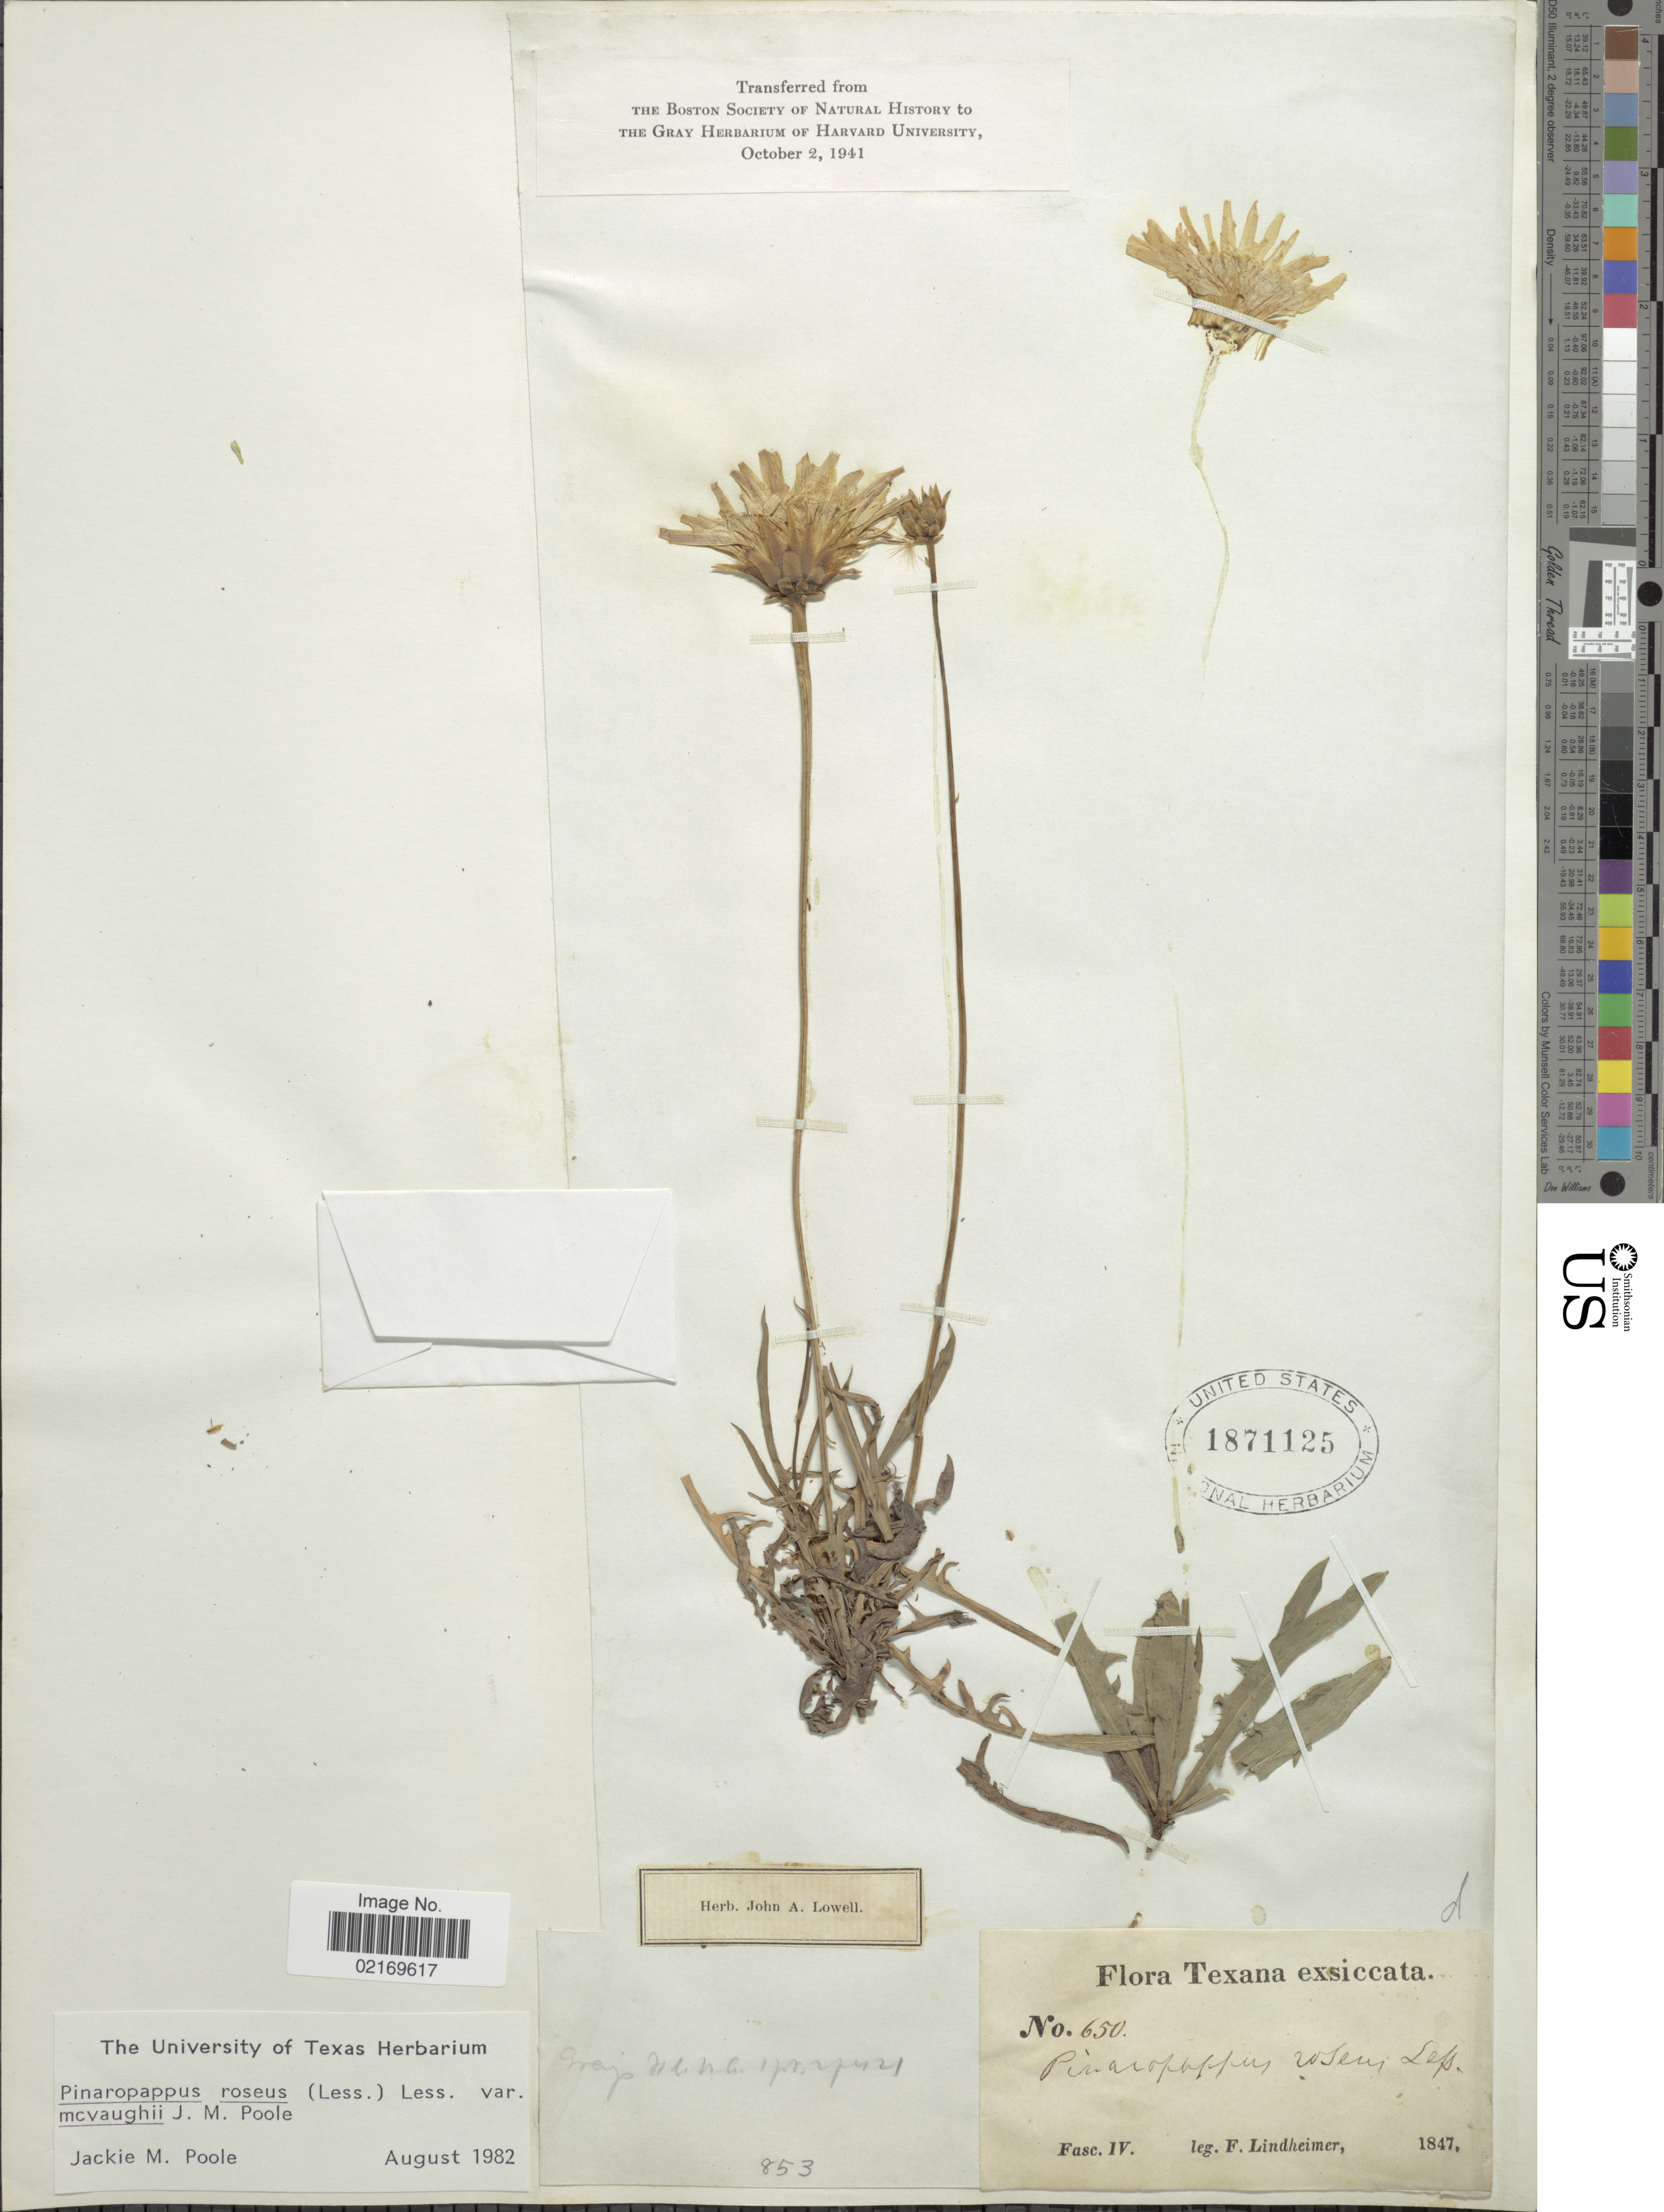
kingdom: Plantae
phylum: Tracheophyta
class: Magnoliopsida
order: Asterales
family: Asteraceae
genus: Pinaropappus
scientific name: Pinaropappus roseus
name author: Less.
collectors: F. Lindheimer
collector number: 650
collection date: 1847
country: United States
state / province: Texas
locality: Texana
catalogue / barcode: US 1871125